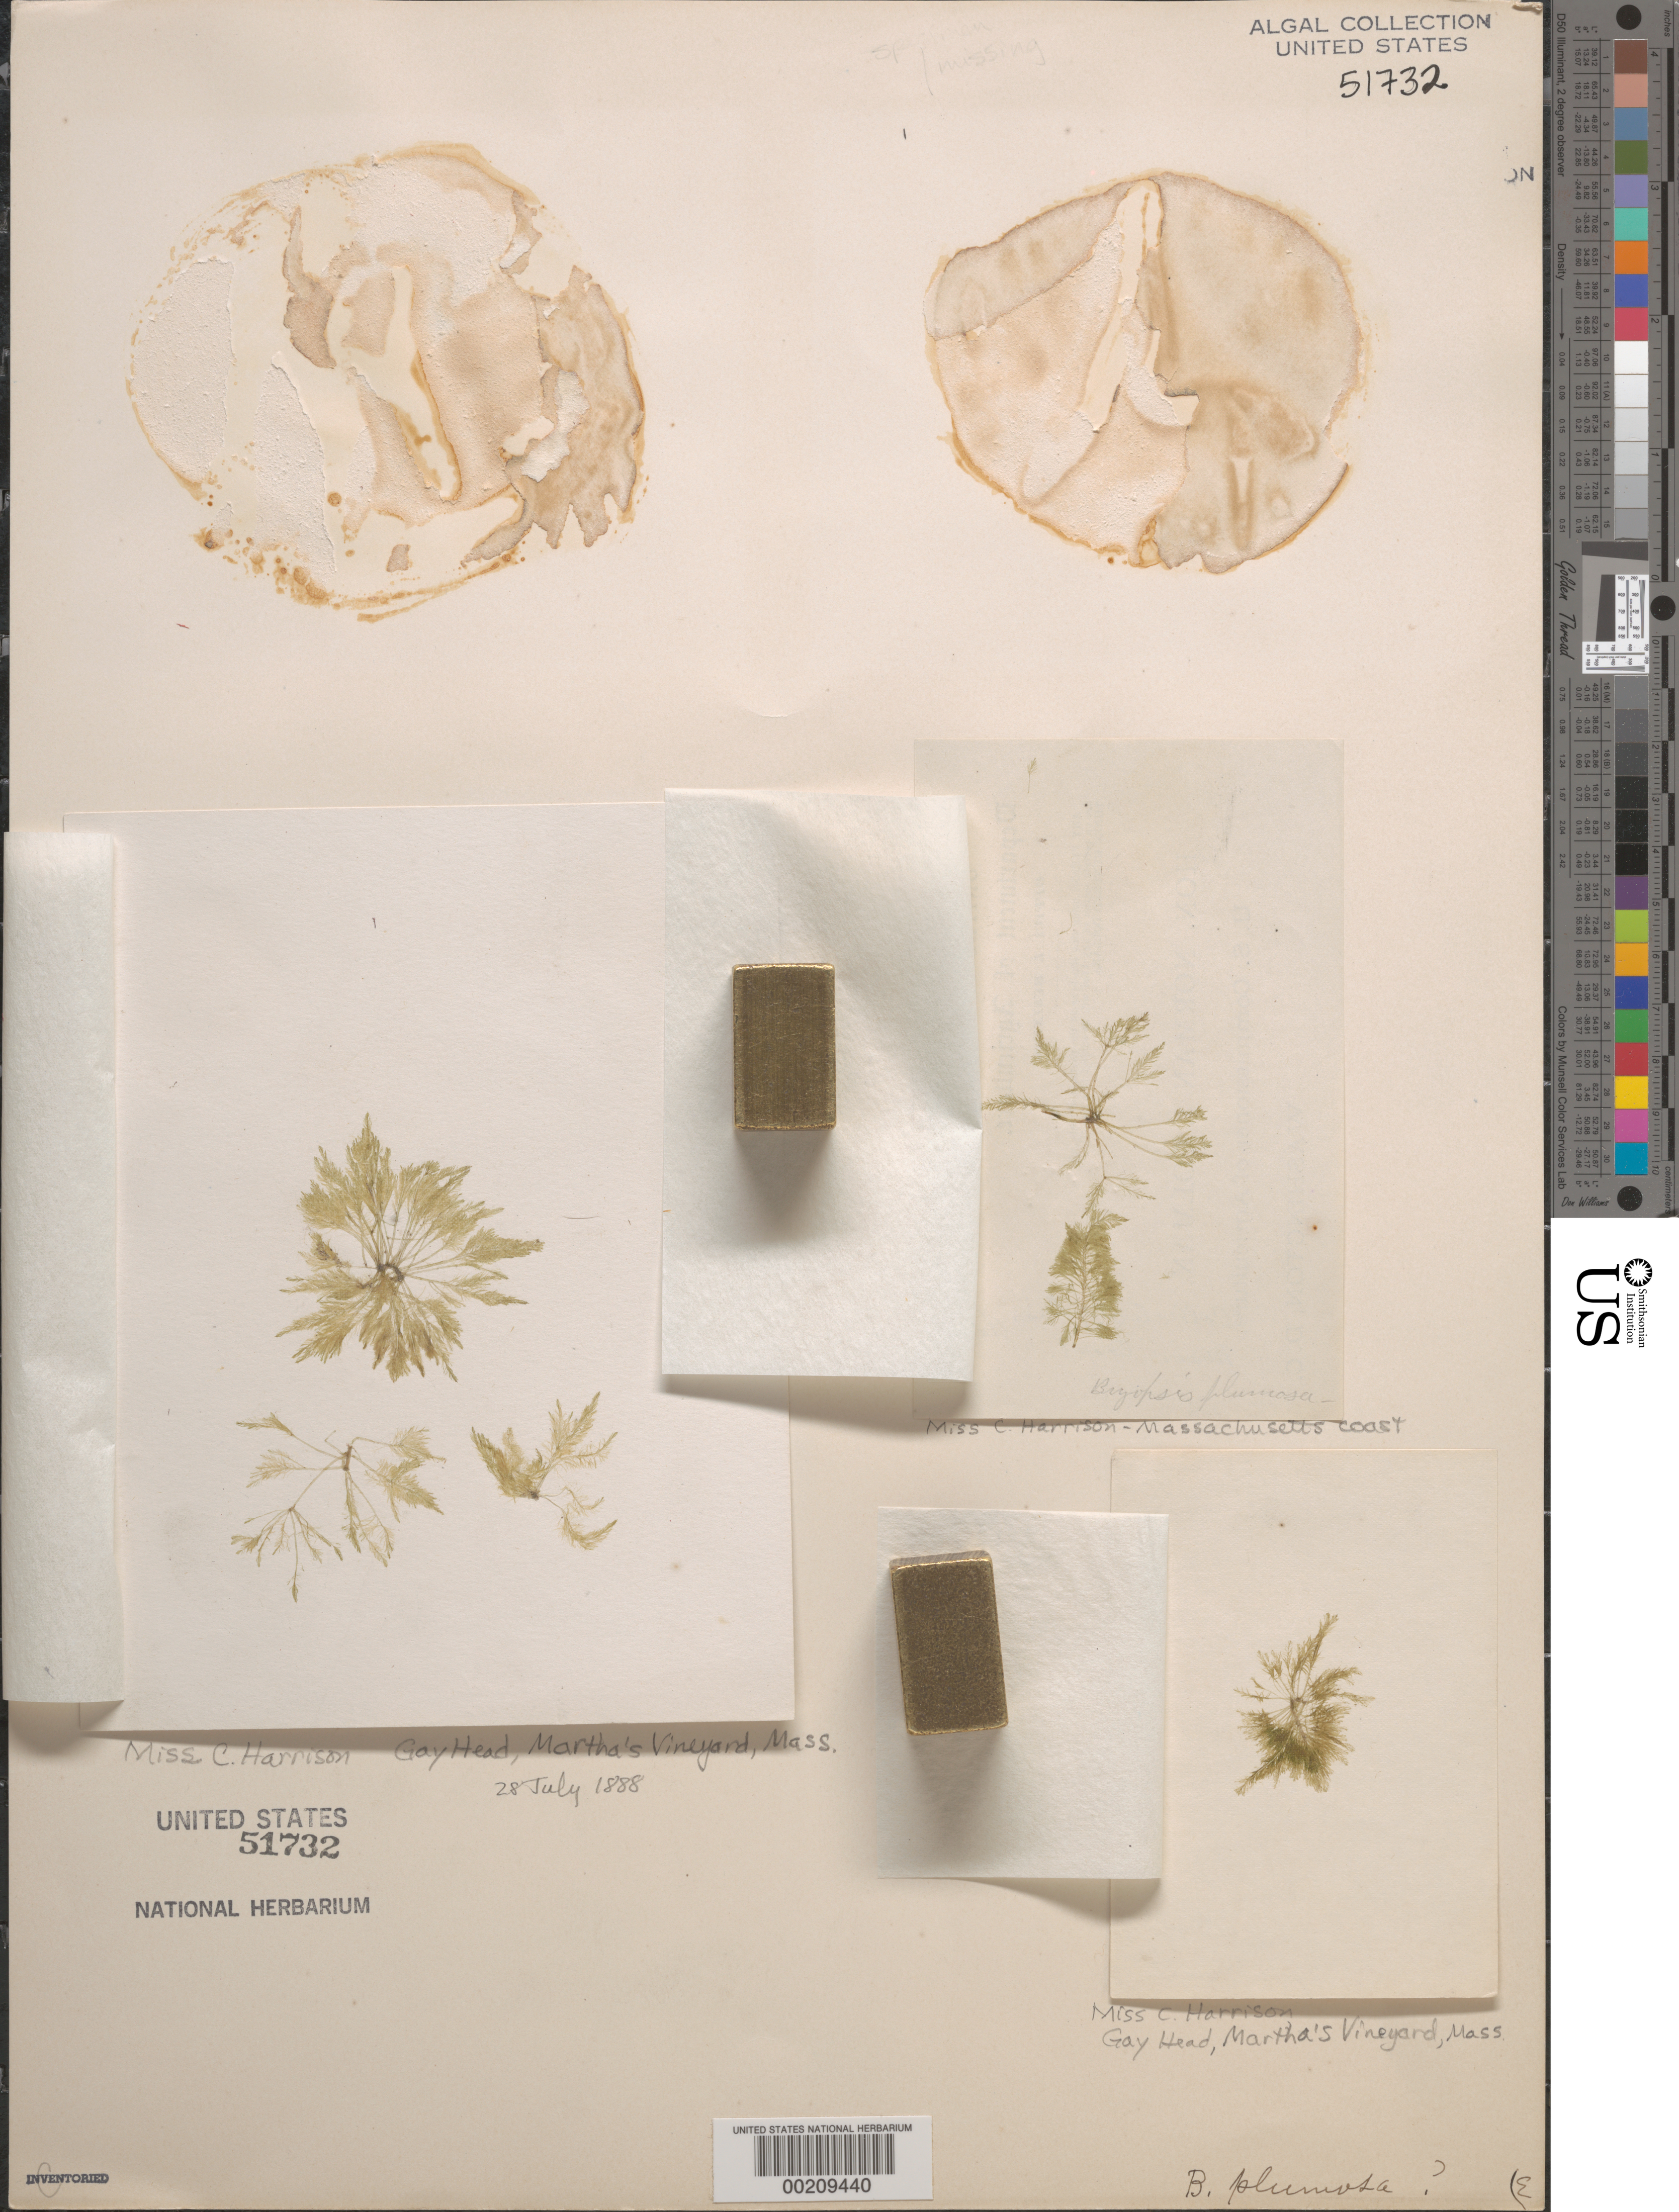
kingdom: Plantae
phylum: Chlorophyta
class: Ulvophyceae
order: Bryopsidales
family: Bryopsidaceae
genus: Bryopsis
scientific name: Bryopsis plumosa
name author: (Huds.) C. Agardh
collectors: C. Harrison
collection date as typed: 28 Jul 1874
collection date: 1874-07-28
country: United States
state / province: Massachusetts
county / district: Dukes County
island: Martha's Vineyard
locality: Gay Head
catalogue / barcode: US 51732